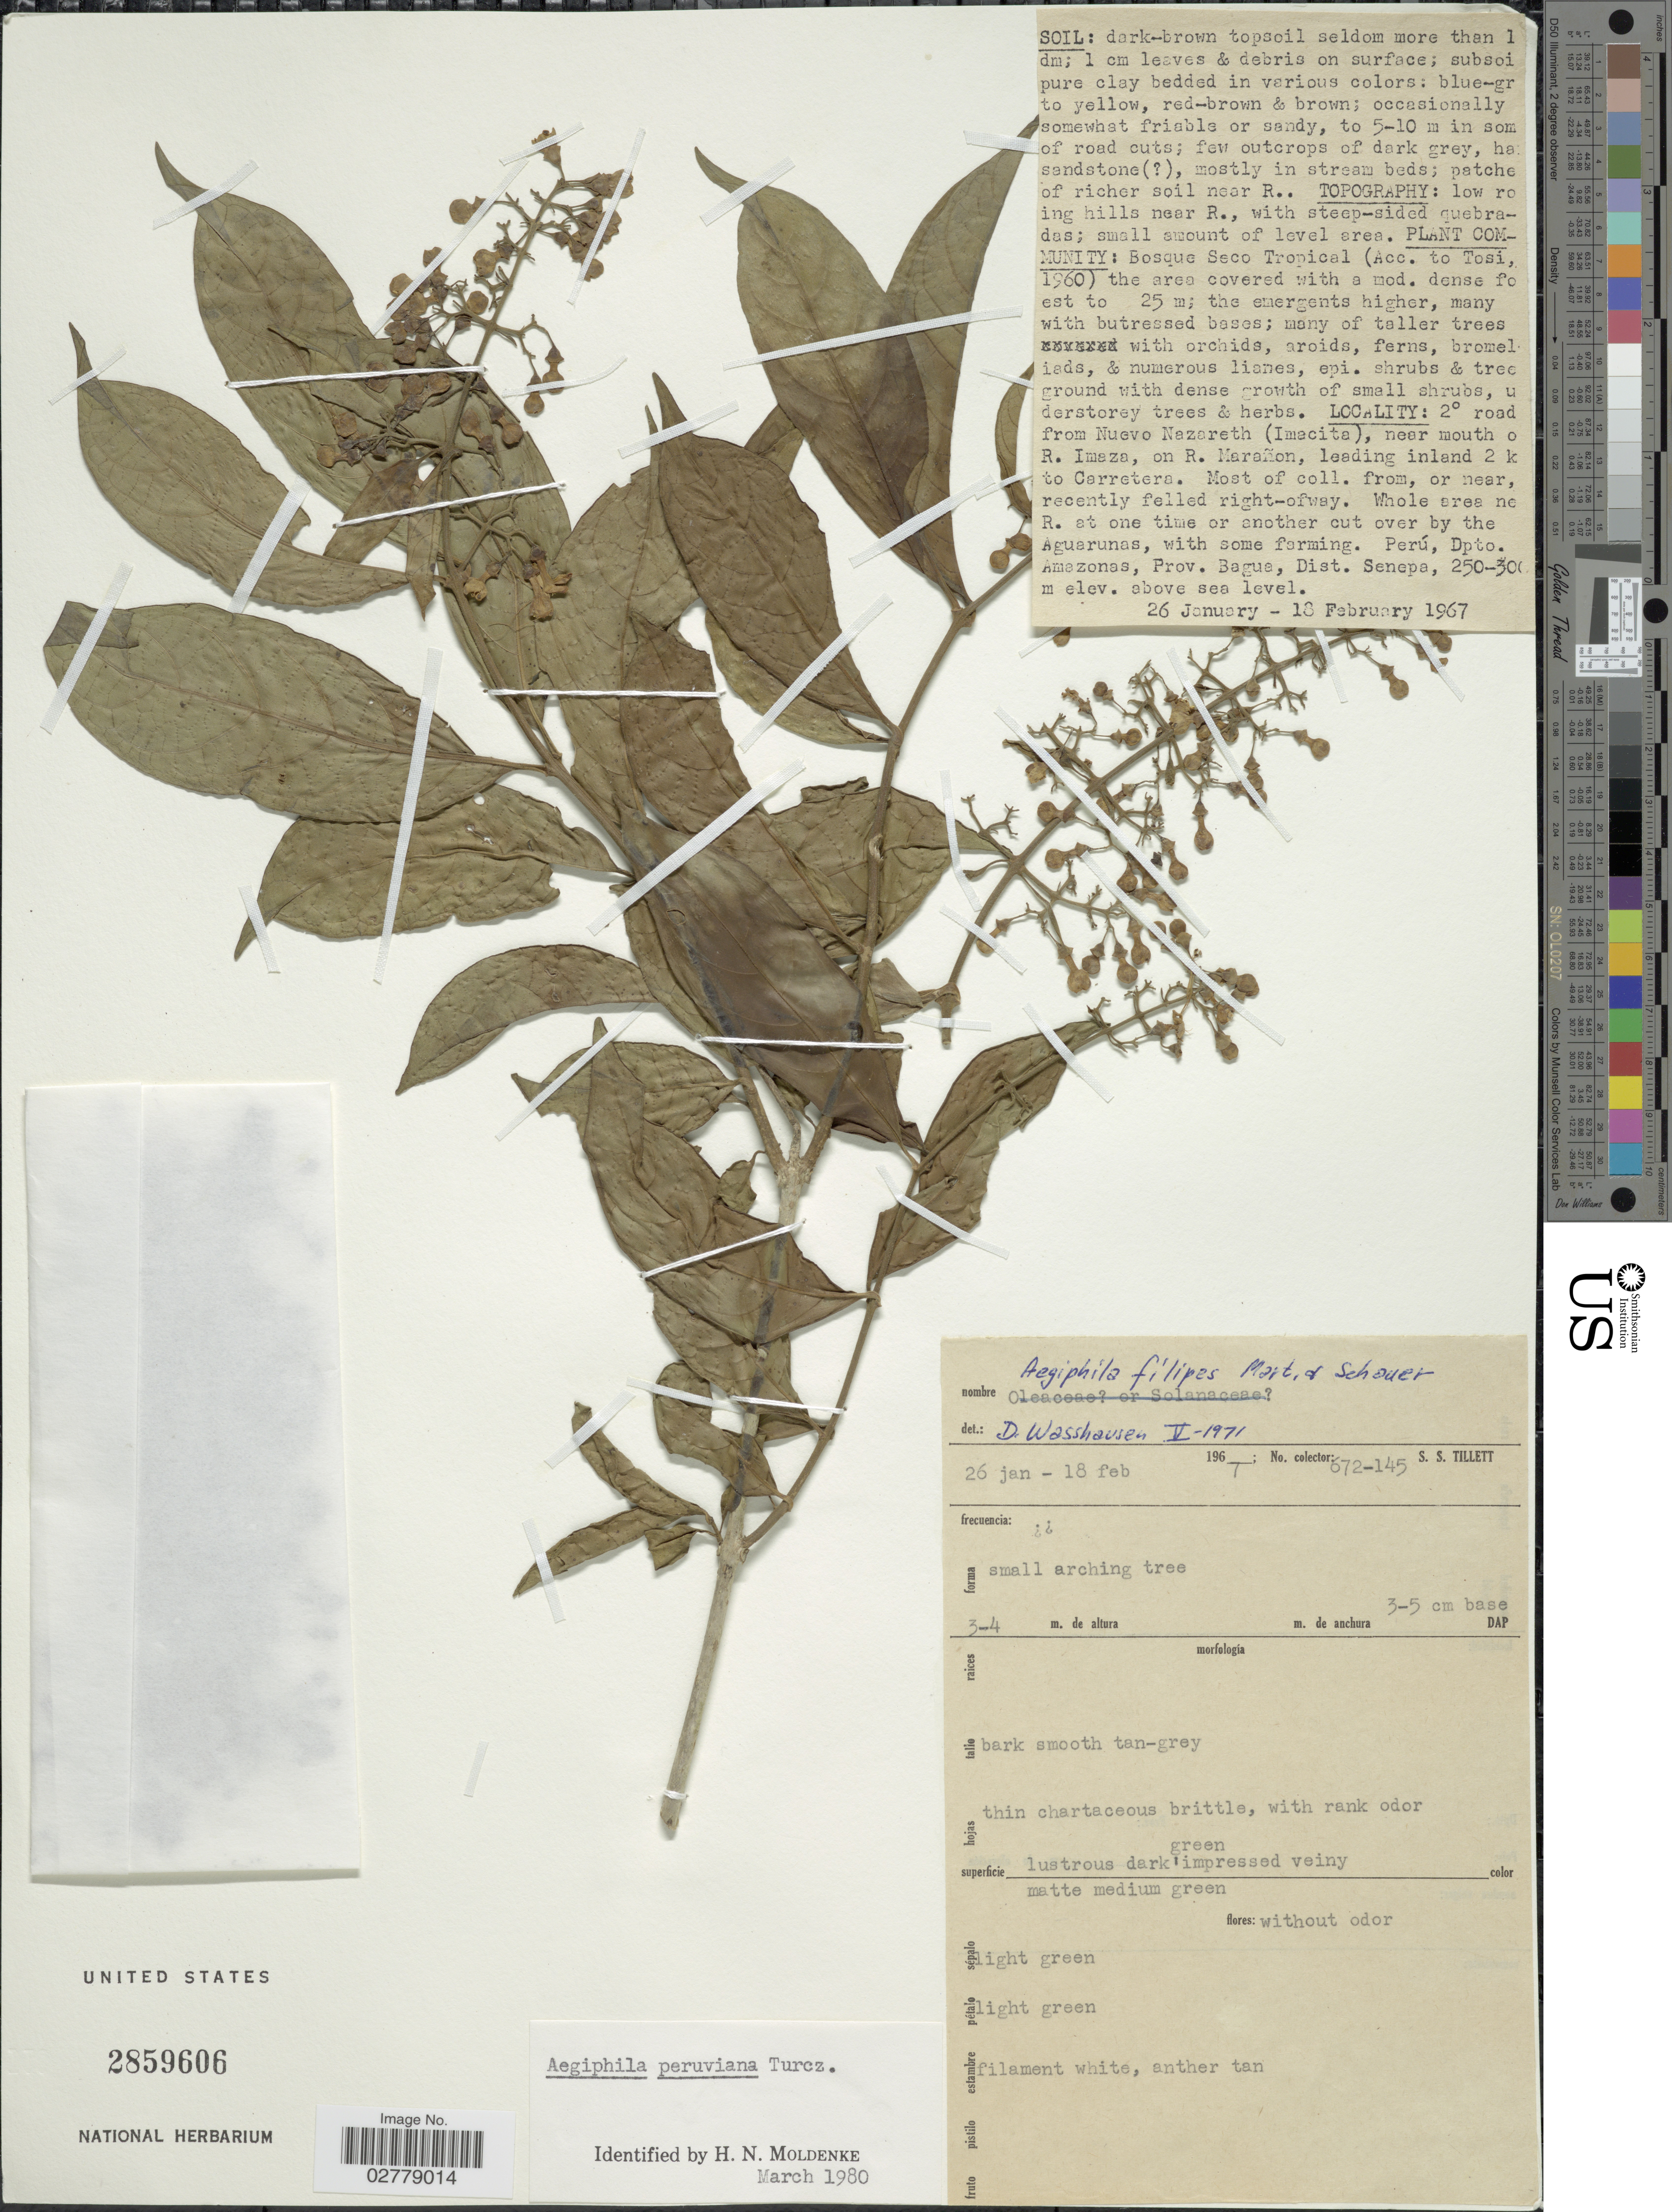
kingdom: Plantae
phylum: Tracheophyta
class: Magnoliopsida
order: Lamiales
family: Lamiaceae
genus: Aegiphila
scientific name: Aegiphila peruviana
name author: Turcz.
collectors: S. S. Tillett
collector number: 672-145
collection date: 1967-01-26/1967-02-18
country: Peru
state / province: Amazonas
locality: Dpto. Amazonas, Prov. Bagua, Dist. Senepa.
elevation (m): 250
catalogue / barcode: US 2859606